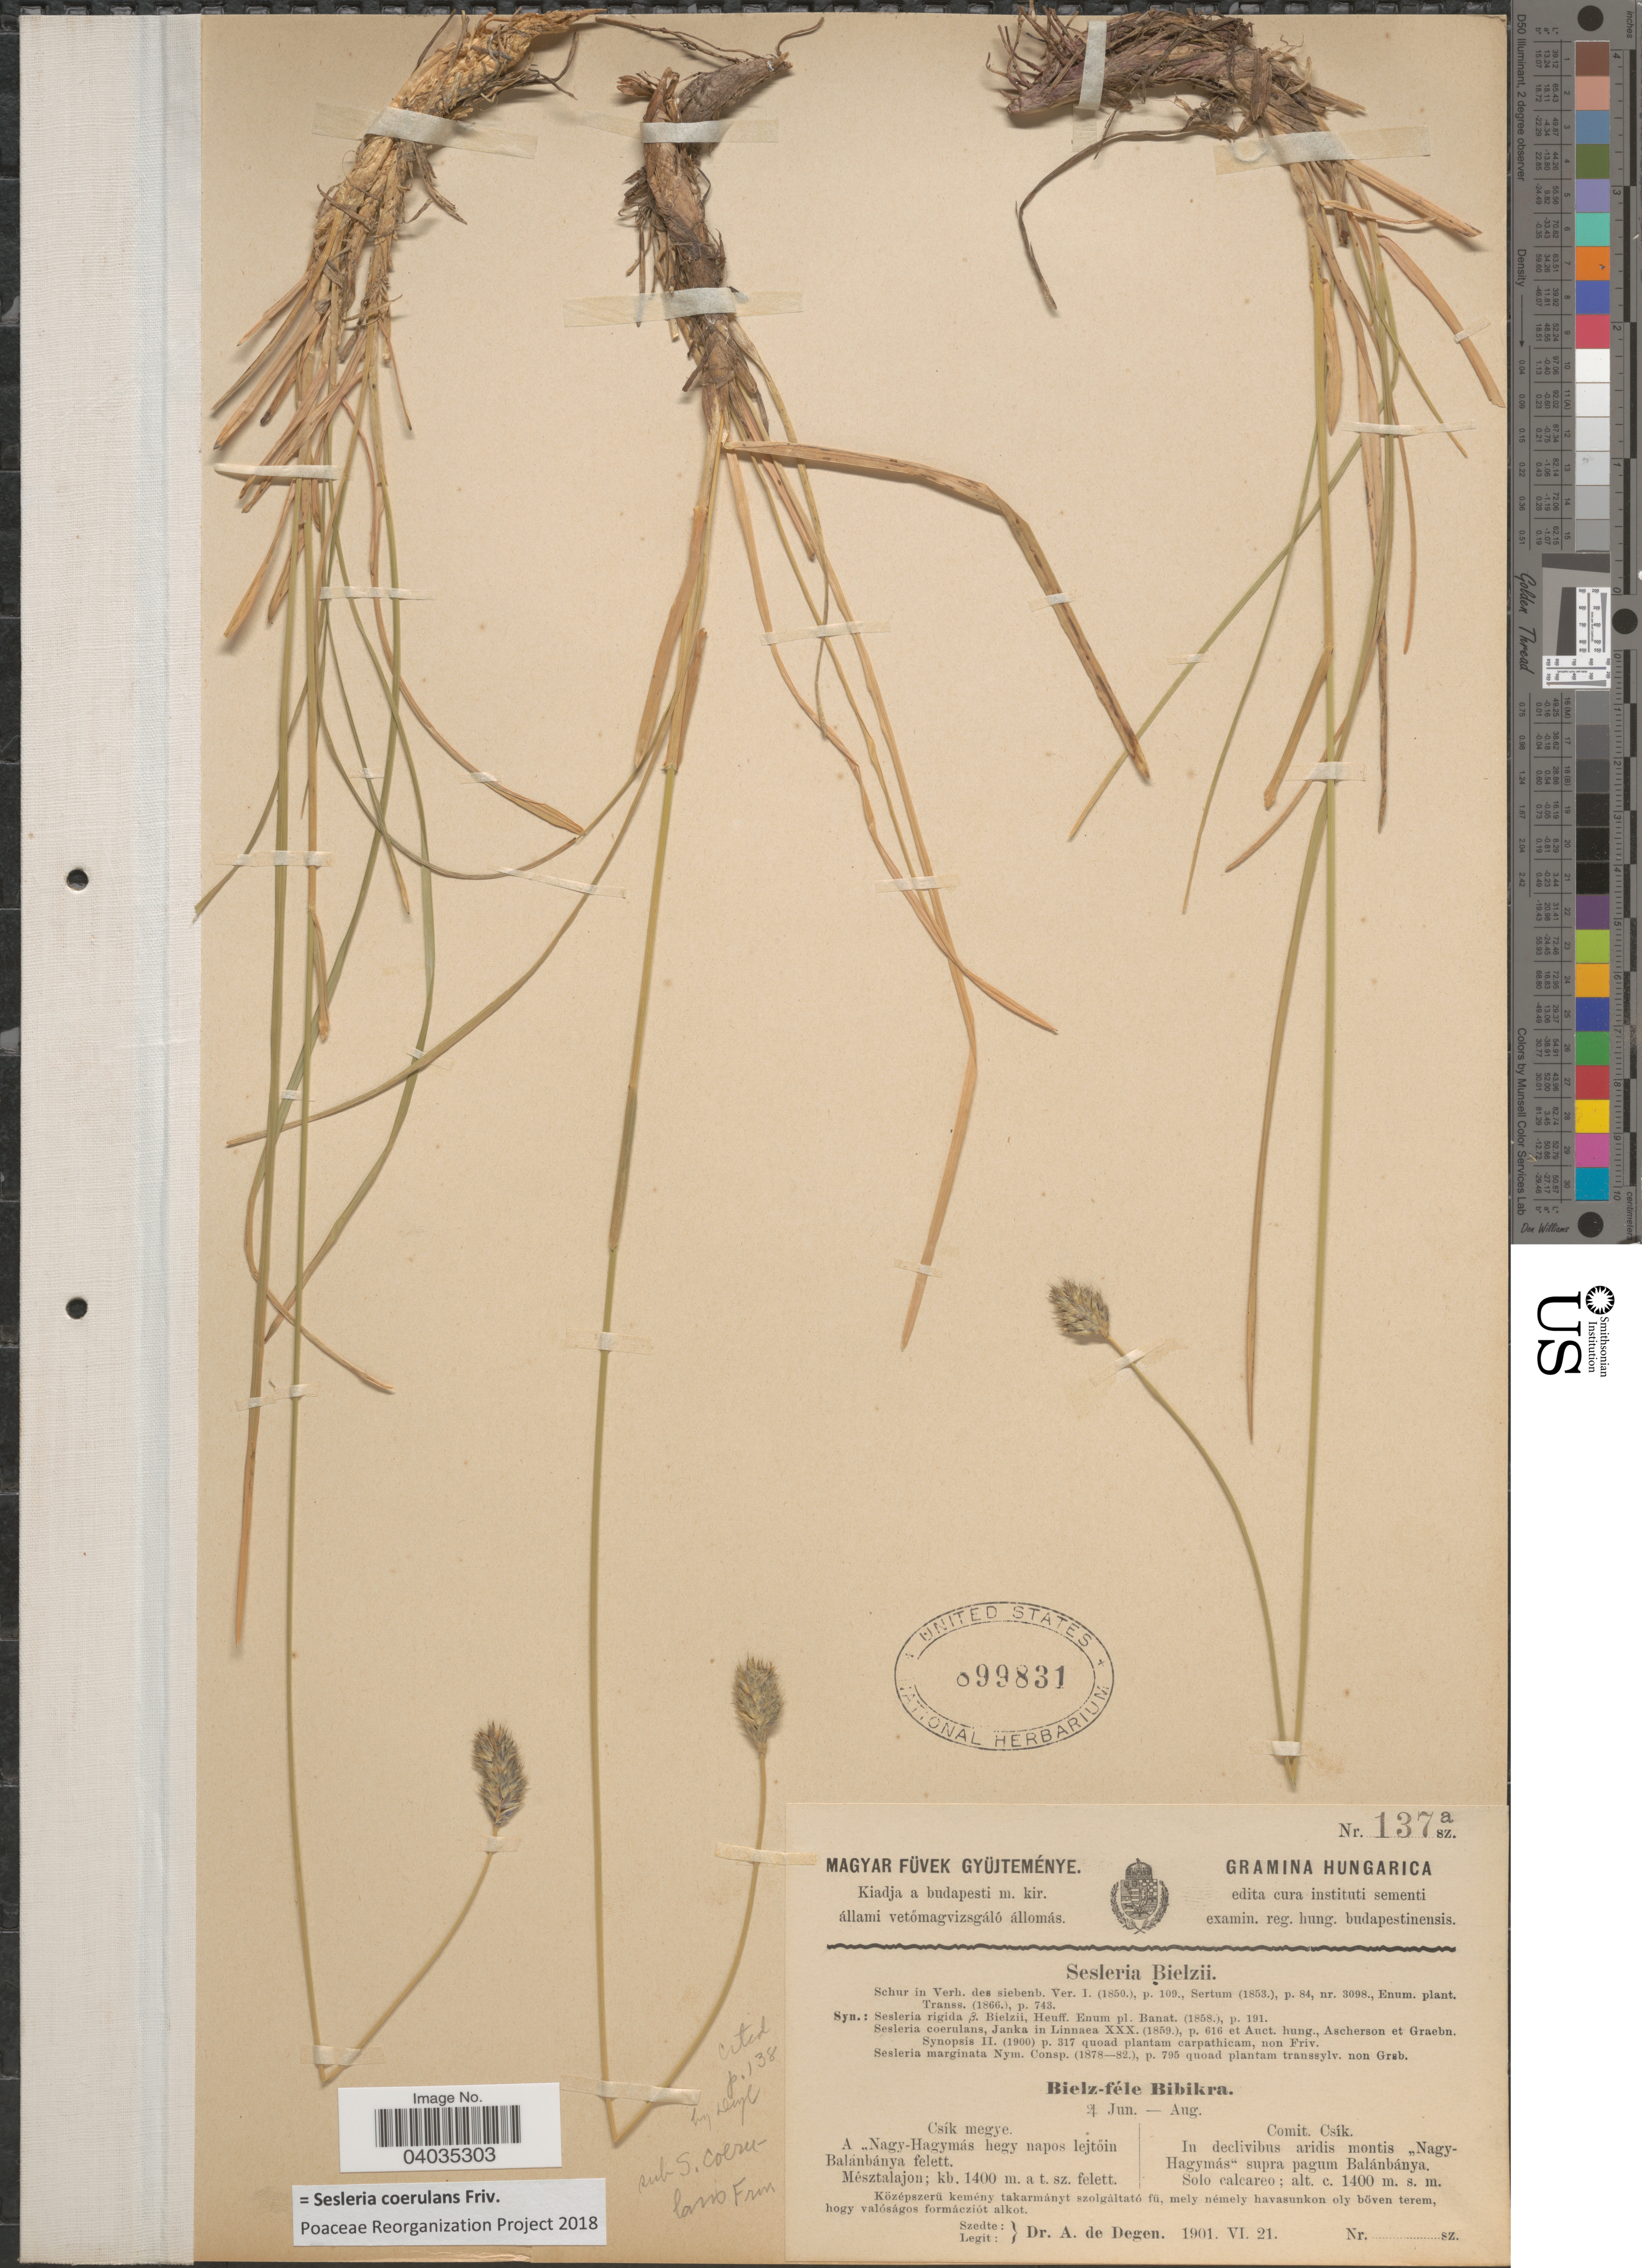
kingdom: Plantae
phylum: Tracheophyta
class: Liliopsida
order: Poales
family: Poaceae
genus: Sesleria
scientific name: Sesleria coerulans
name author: Friv.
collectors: A. Degen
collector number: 137a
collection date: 1901-06-21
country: Hungary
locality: Hungarica [unsure placement] Comit. Csík. In declivibus aridis montis "Nagy-Hagymás" supra pagum Balánbánya.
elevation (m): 1400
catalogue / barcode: US 899831